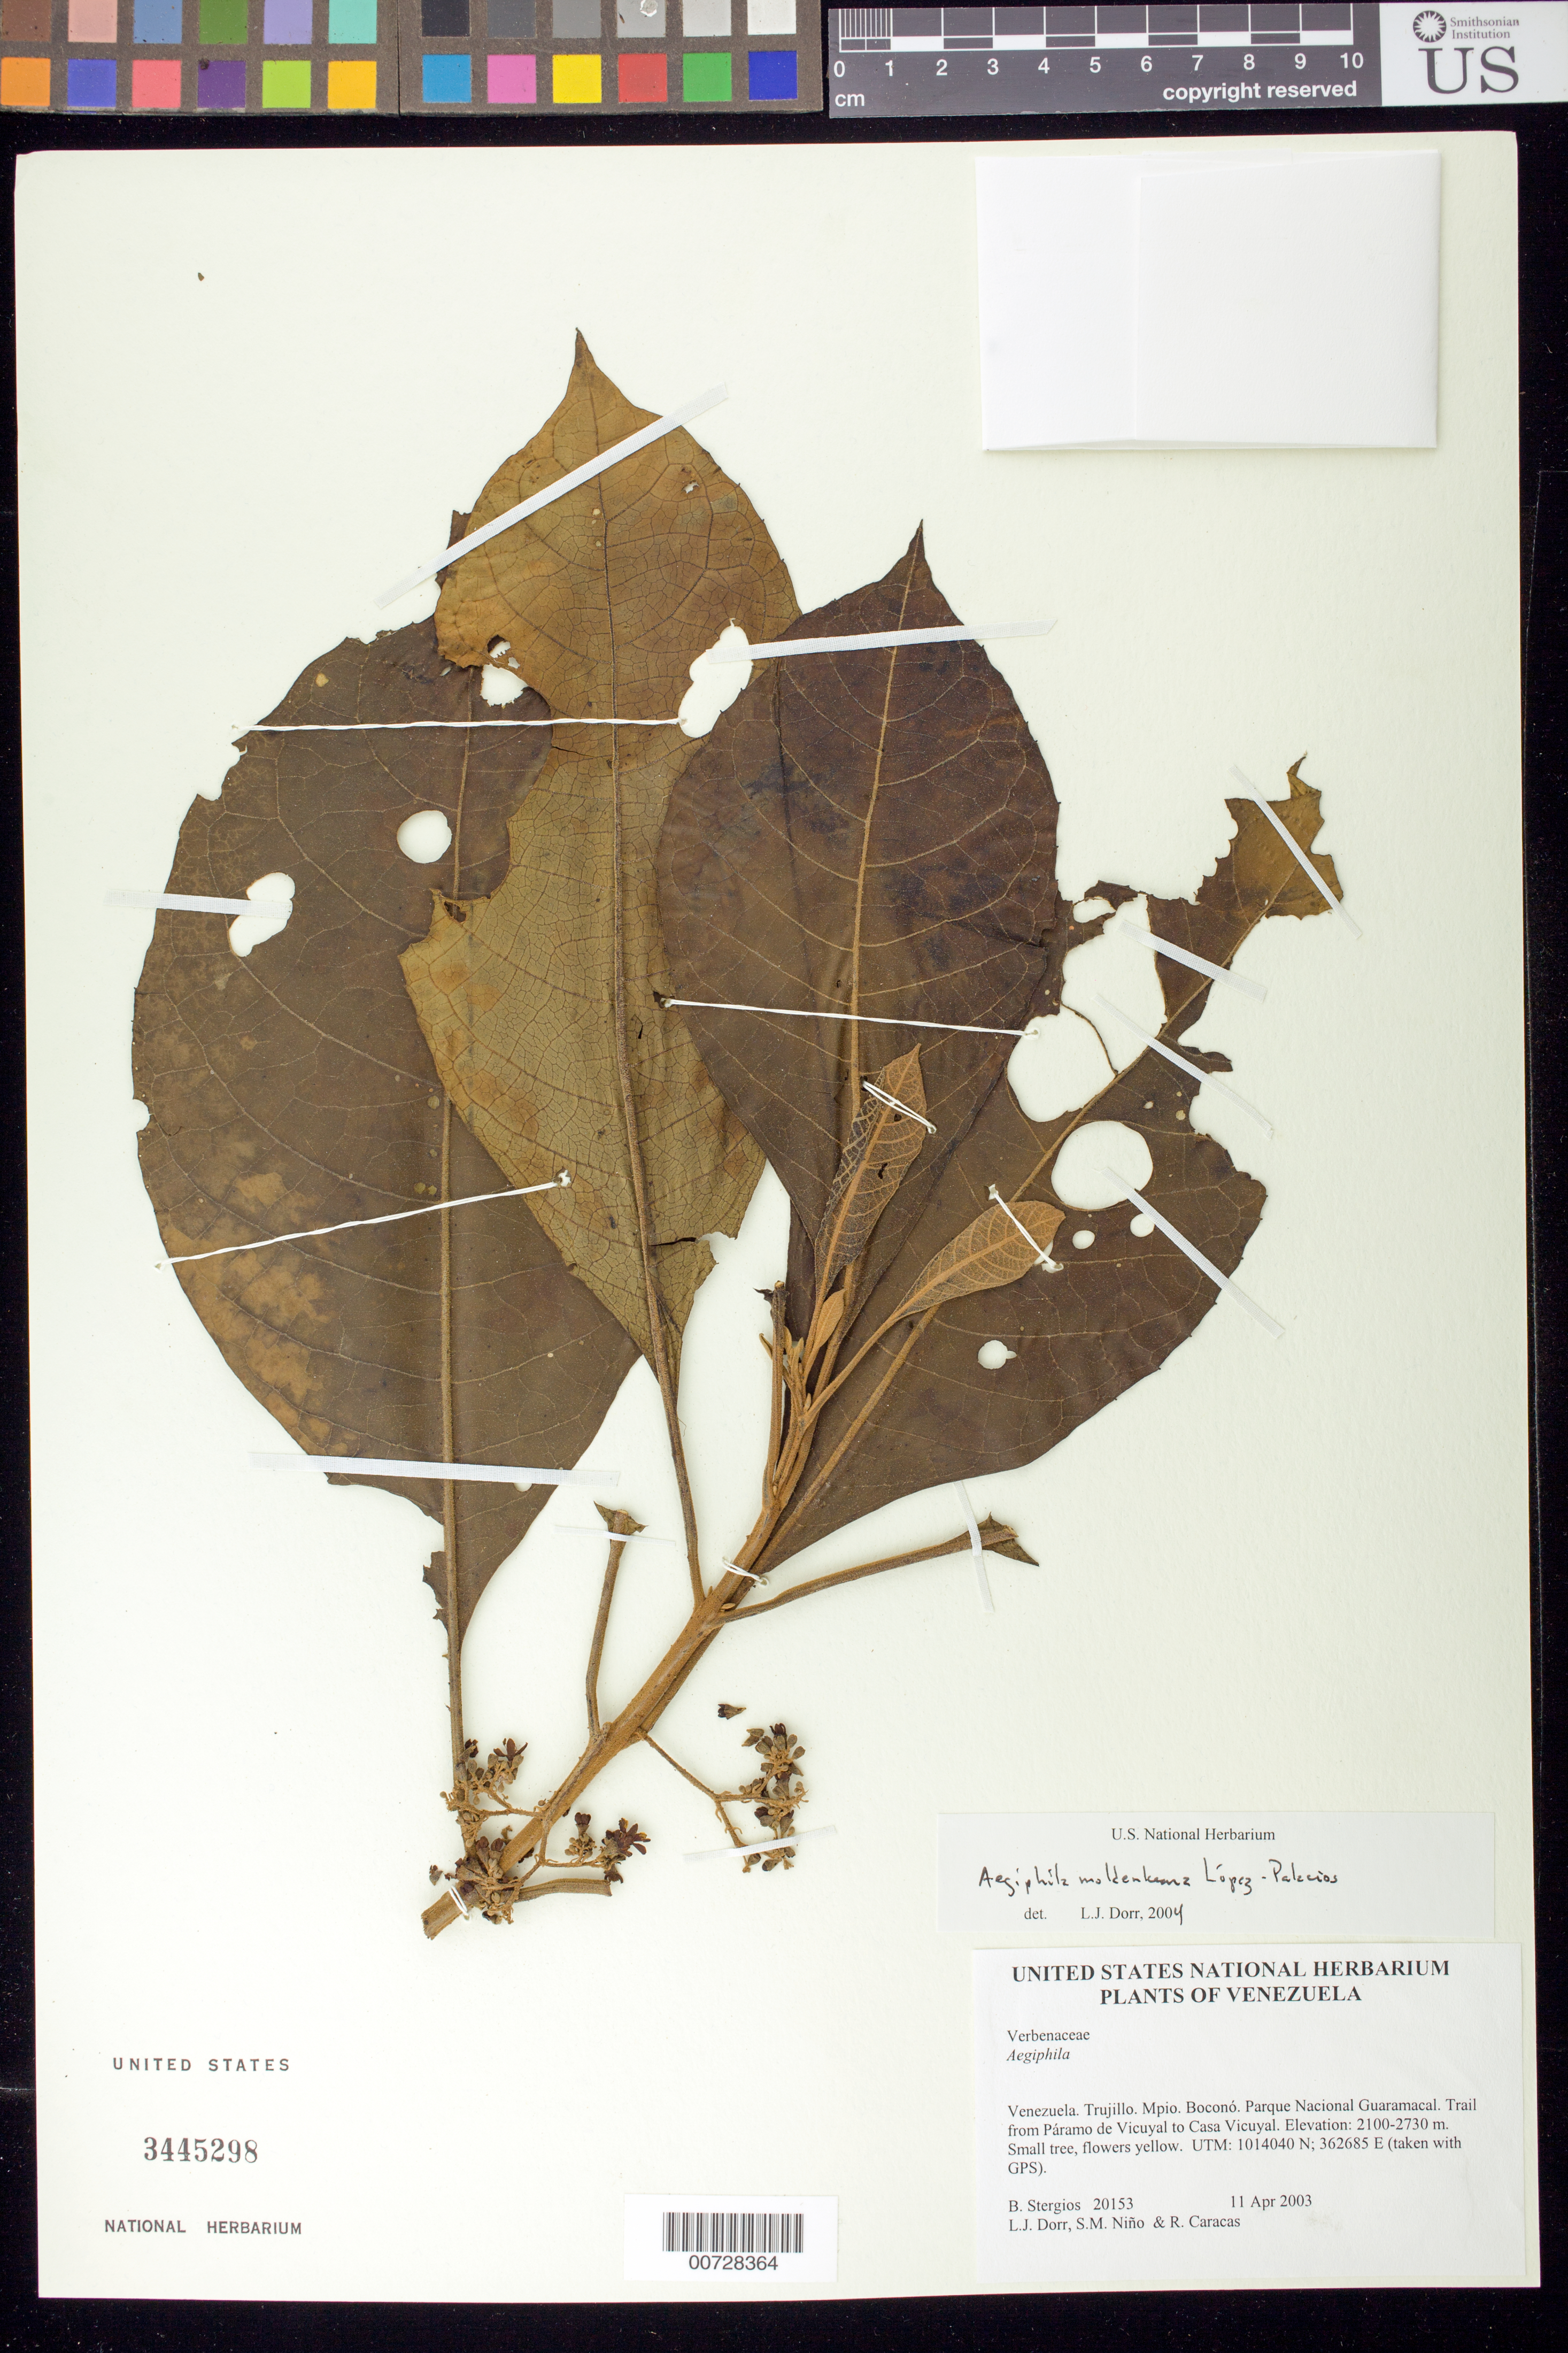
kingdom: Plantae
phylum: Tracheophyta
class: Magnoliopsida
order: Lamiales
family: Lamiaceae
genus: Aegiphila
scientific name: Aegiphila moldenkeana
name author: López-Pal.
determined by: Dorr, L. J., (BOT), Smithsonian Institution - National Museum of Natural History (UNITED STATES)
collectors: B. G. Stergios, L. J. Dorr, S. M. Niño & R. Caracas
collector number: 20153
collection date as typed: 11 Apr 2003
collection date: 2003-04-11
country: Venezuela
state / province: Trujillo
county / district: Boconó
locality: Parque Nacional Guaramacal. Trail from Páramo de Vicuyal to Casa Vicuyal.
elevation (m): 2100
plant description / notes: PORT, US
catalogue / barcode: US 3445298